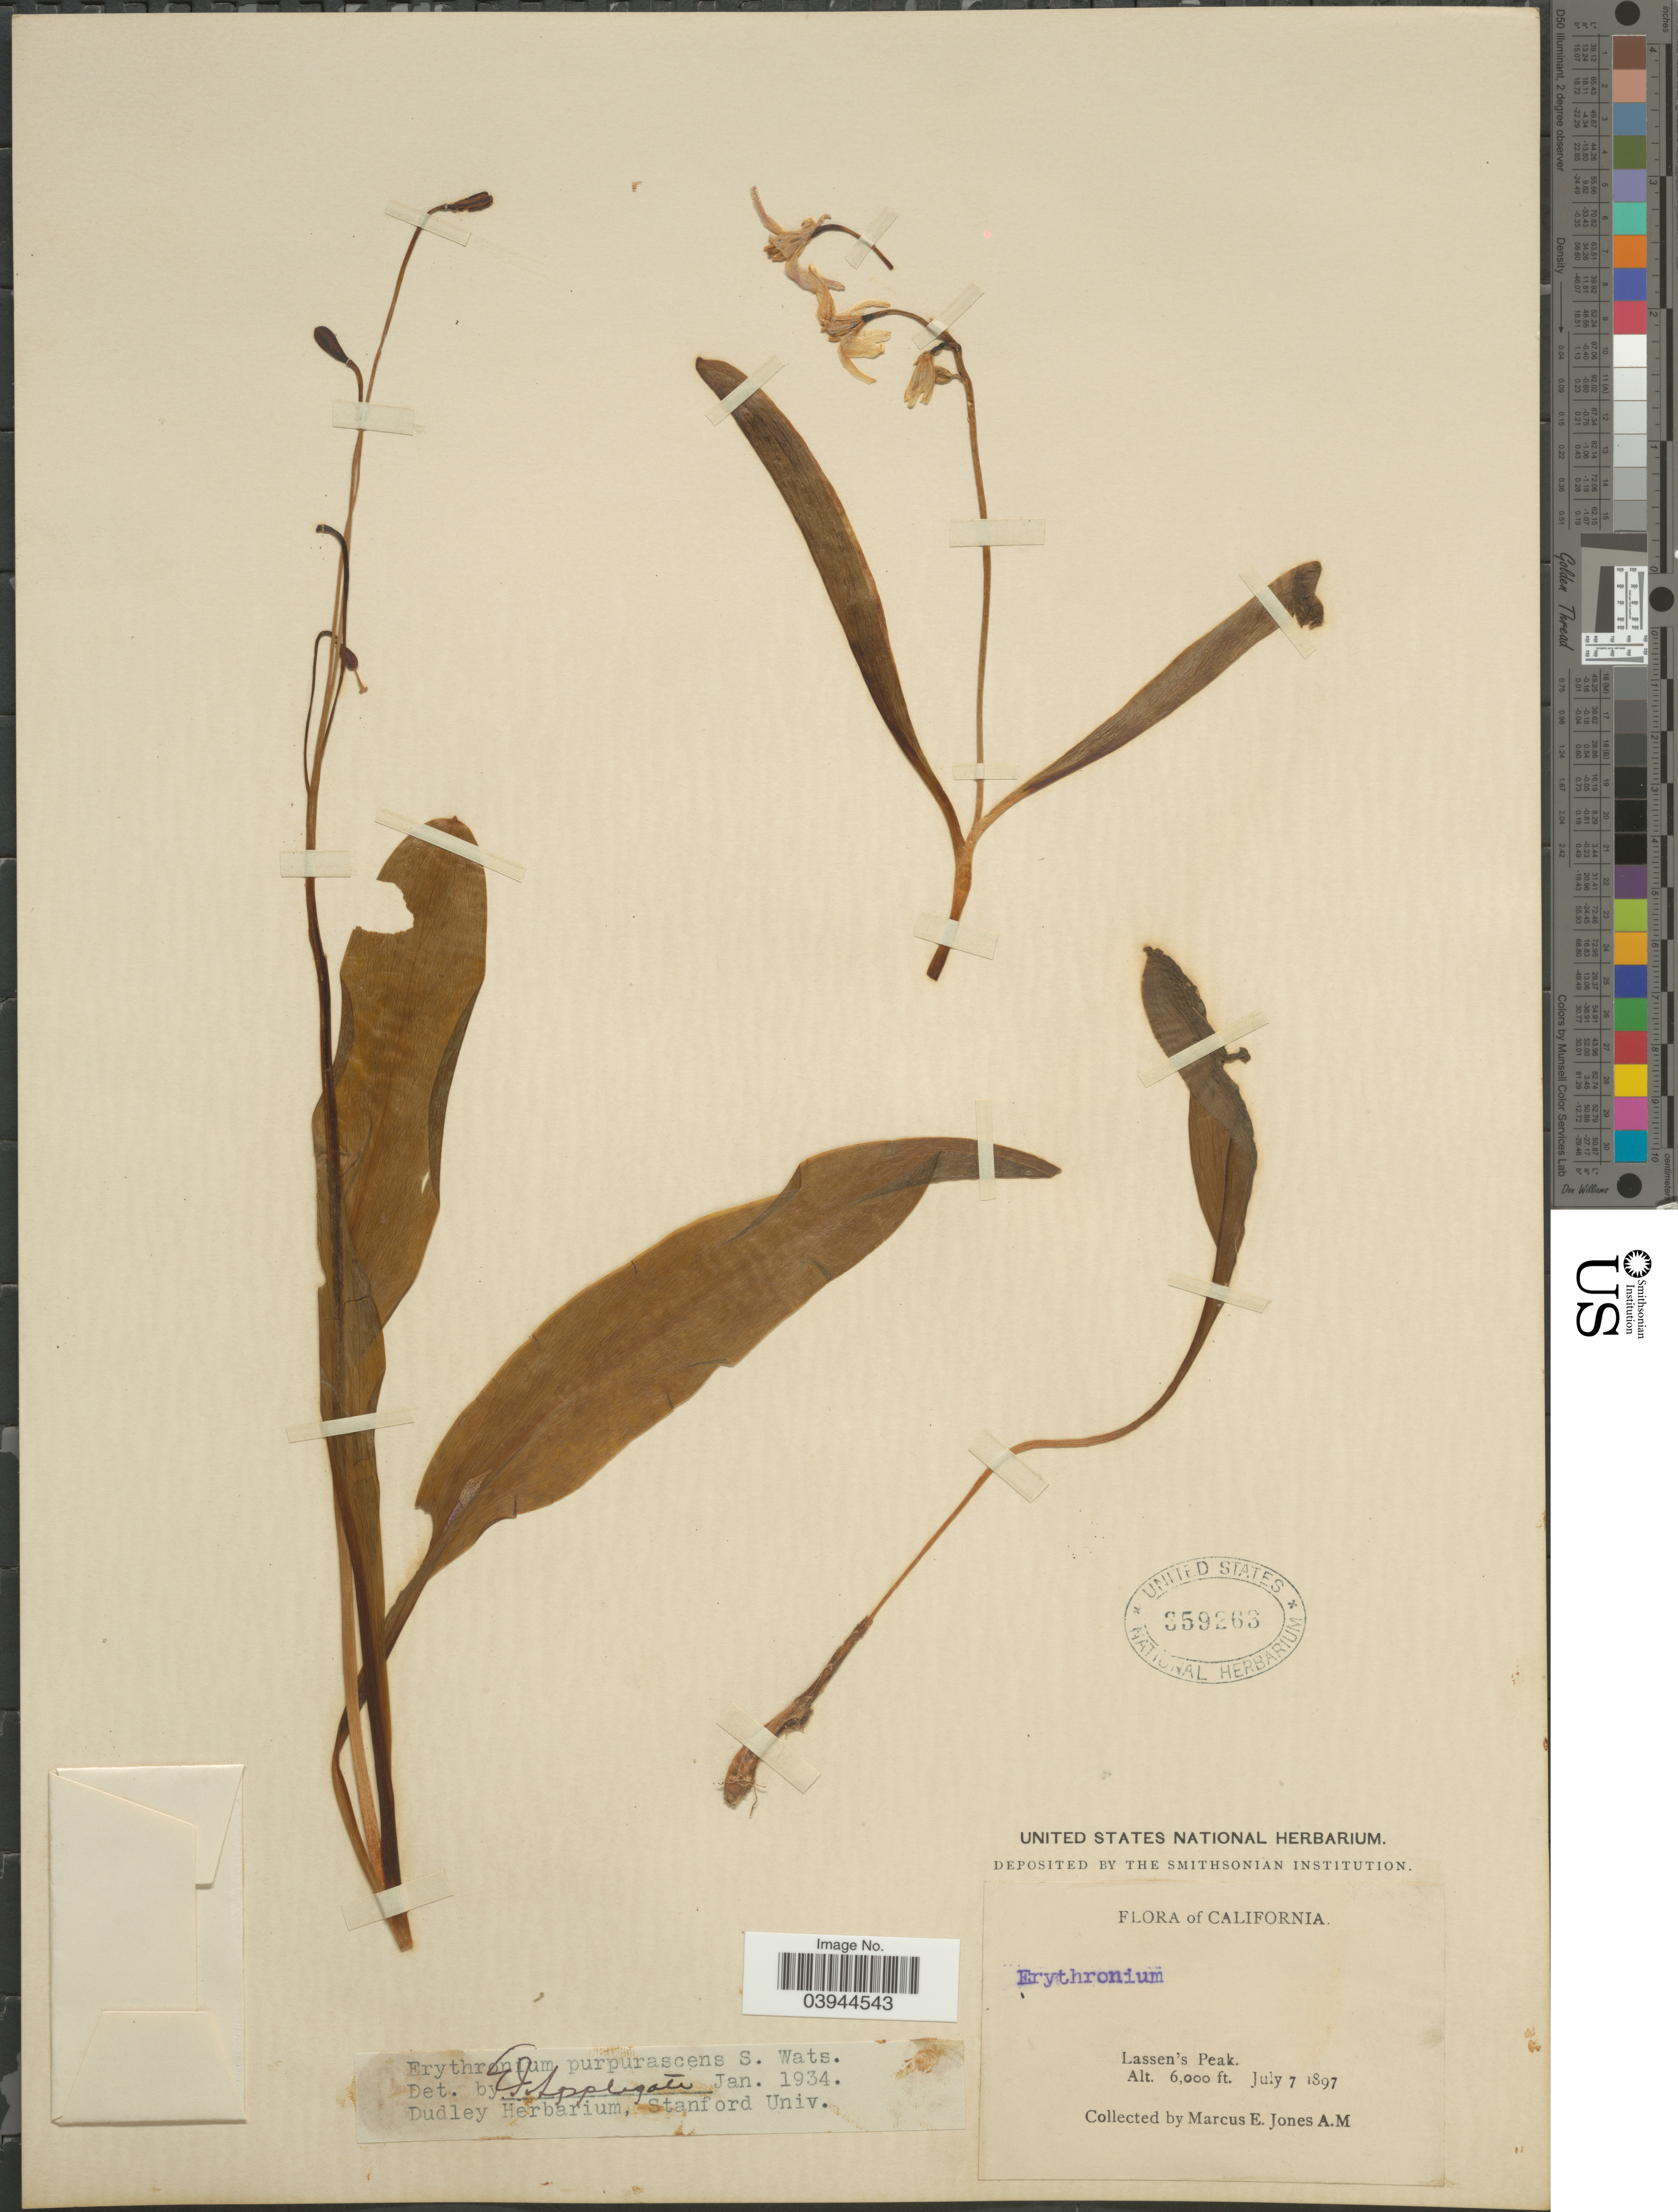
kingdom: Plantae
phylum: Tracheophyta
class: Liliopsida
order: Liliales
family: Liliaceae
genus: Erythronium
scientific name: Erythronium purpurascens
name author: S. Watson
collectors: M. E. Jones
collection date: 1897-07-07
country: United States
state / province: California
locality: Lassen's Peak.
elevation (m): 1829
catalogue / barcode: US 359263